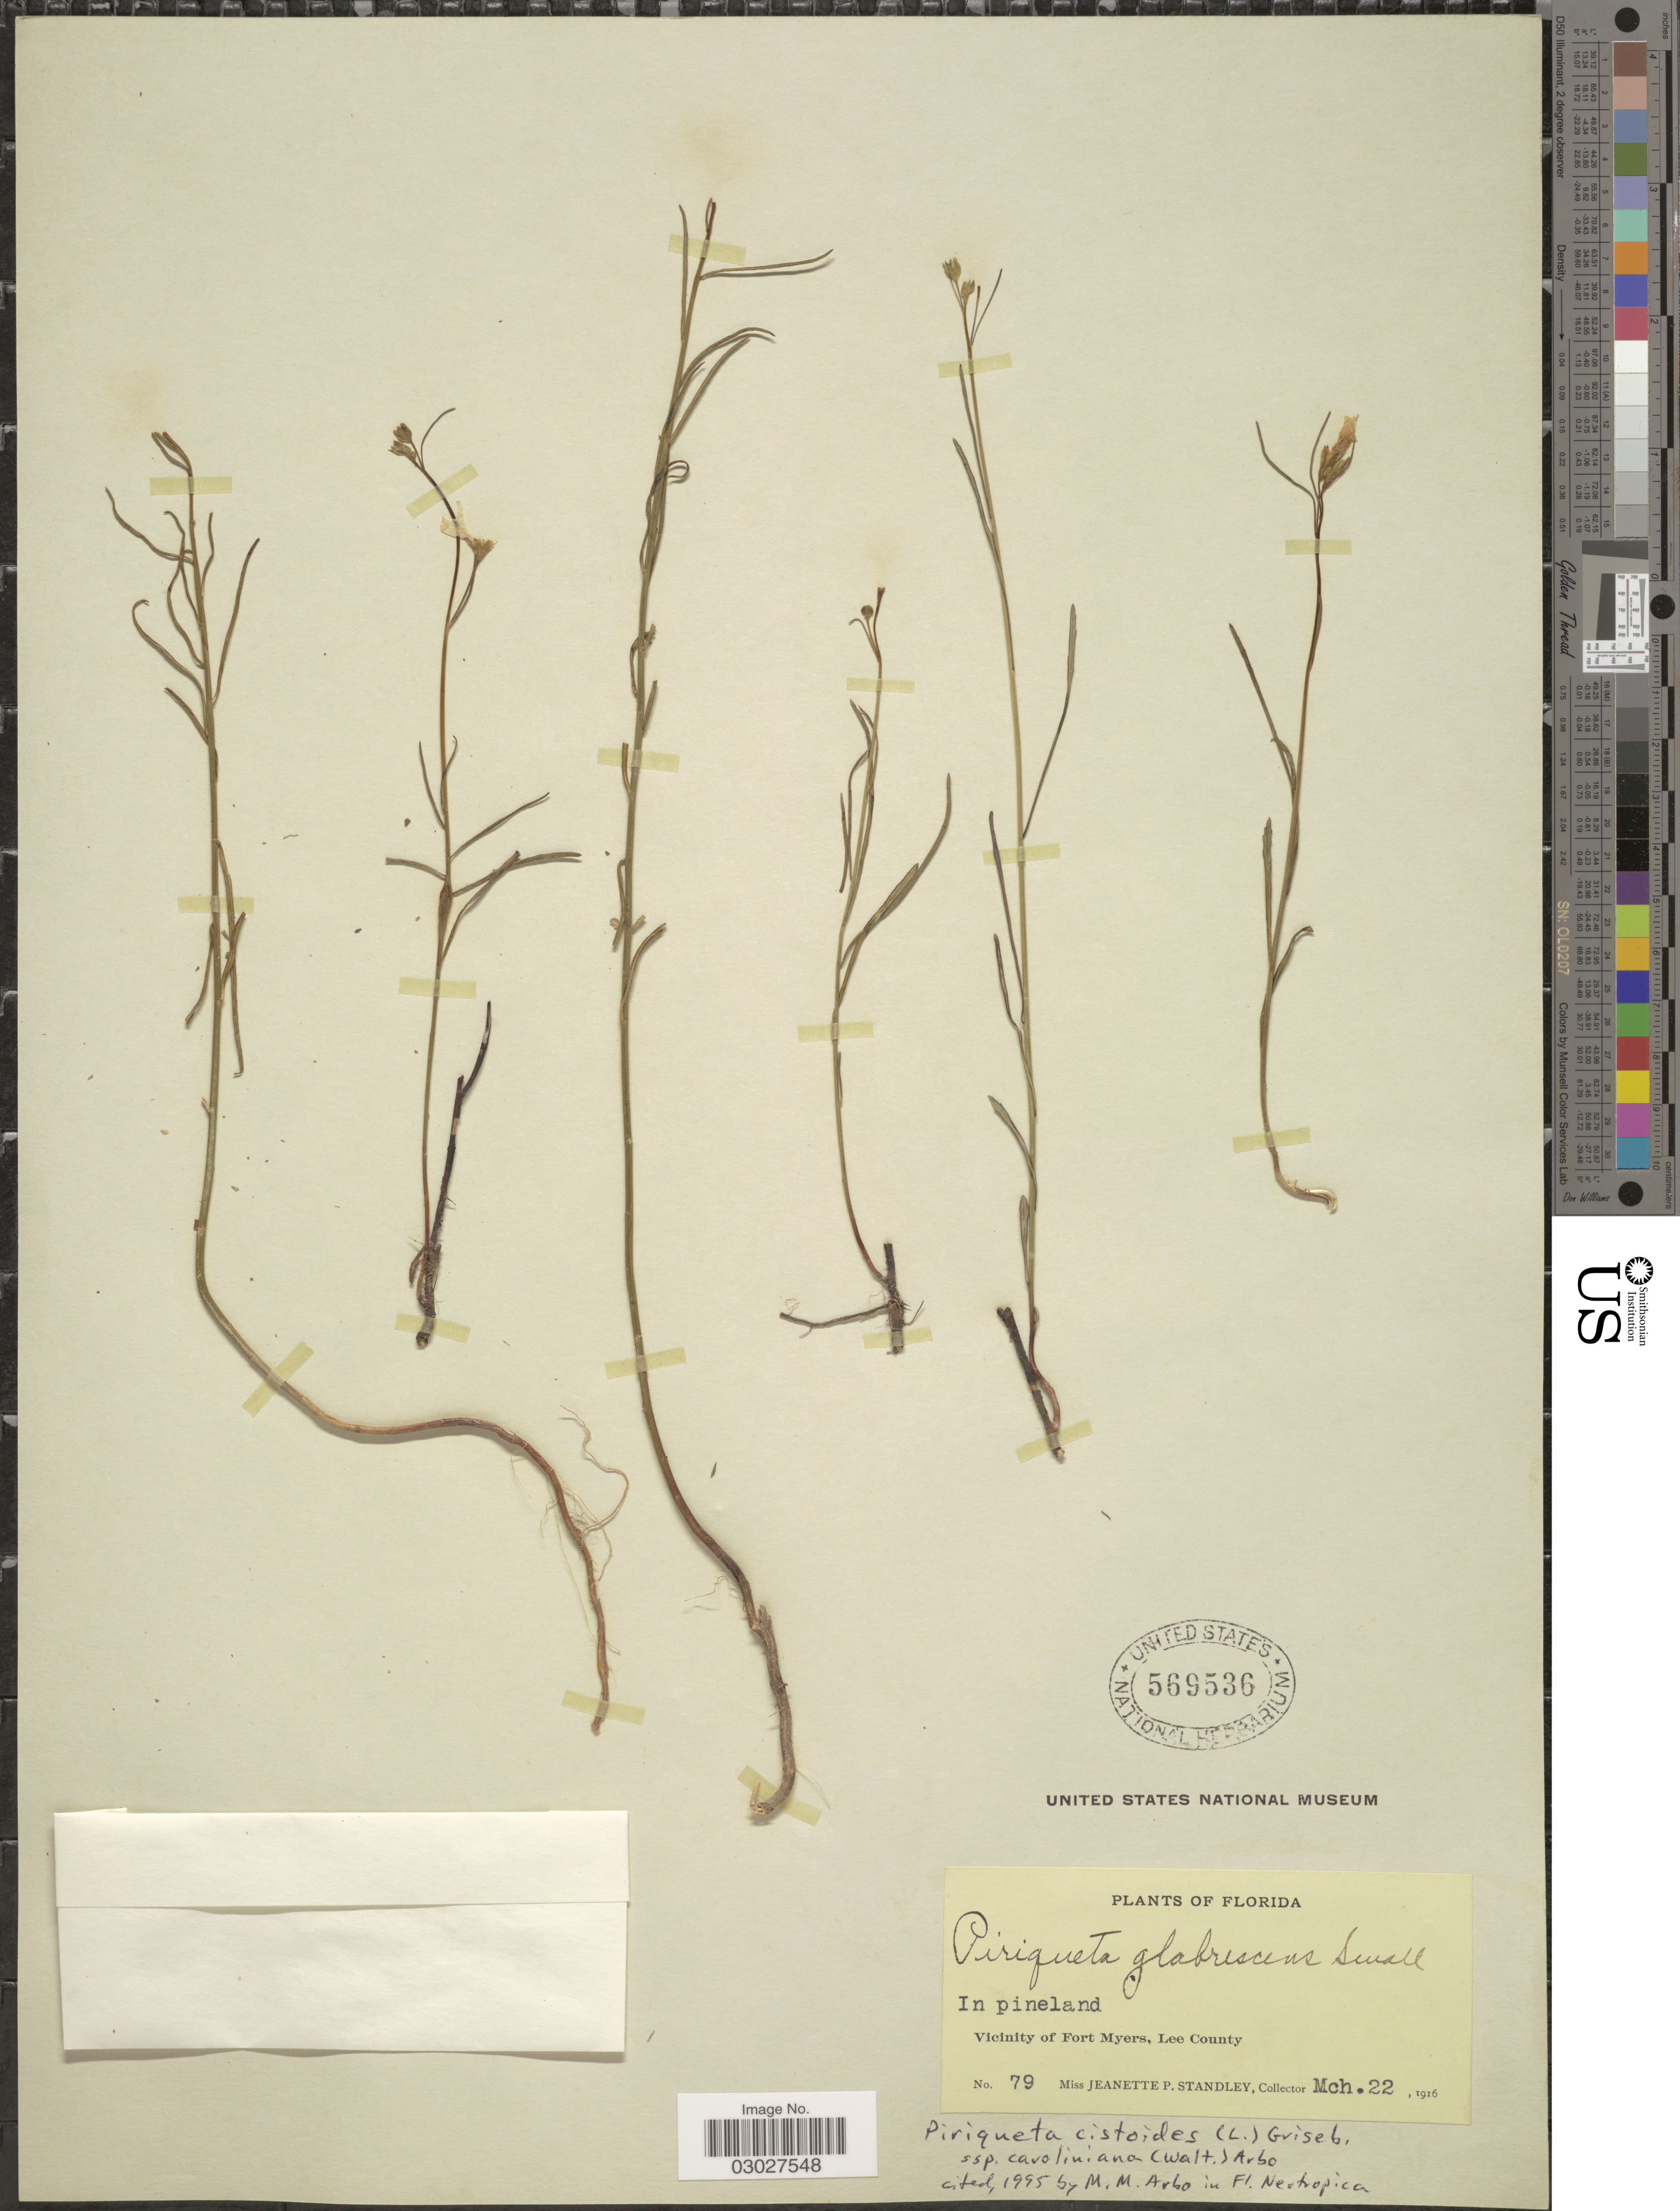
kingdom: Plantae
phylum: Tracheophyta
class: Magnoliopsida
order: Malpighiales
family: Turneraceae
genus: Piriqueta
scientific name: Piriqueta cistoides subsp. caroliniana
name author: (Walter) Arbo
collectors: J. P. Standley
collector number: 79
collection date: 1916-03-22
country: United States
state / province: Florida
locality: In pineland. Vicinity of Fort Myers, Lee County.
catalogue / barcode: US 569536